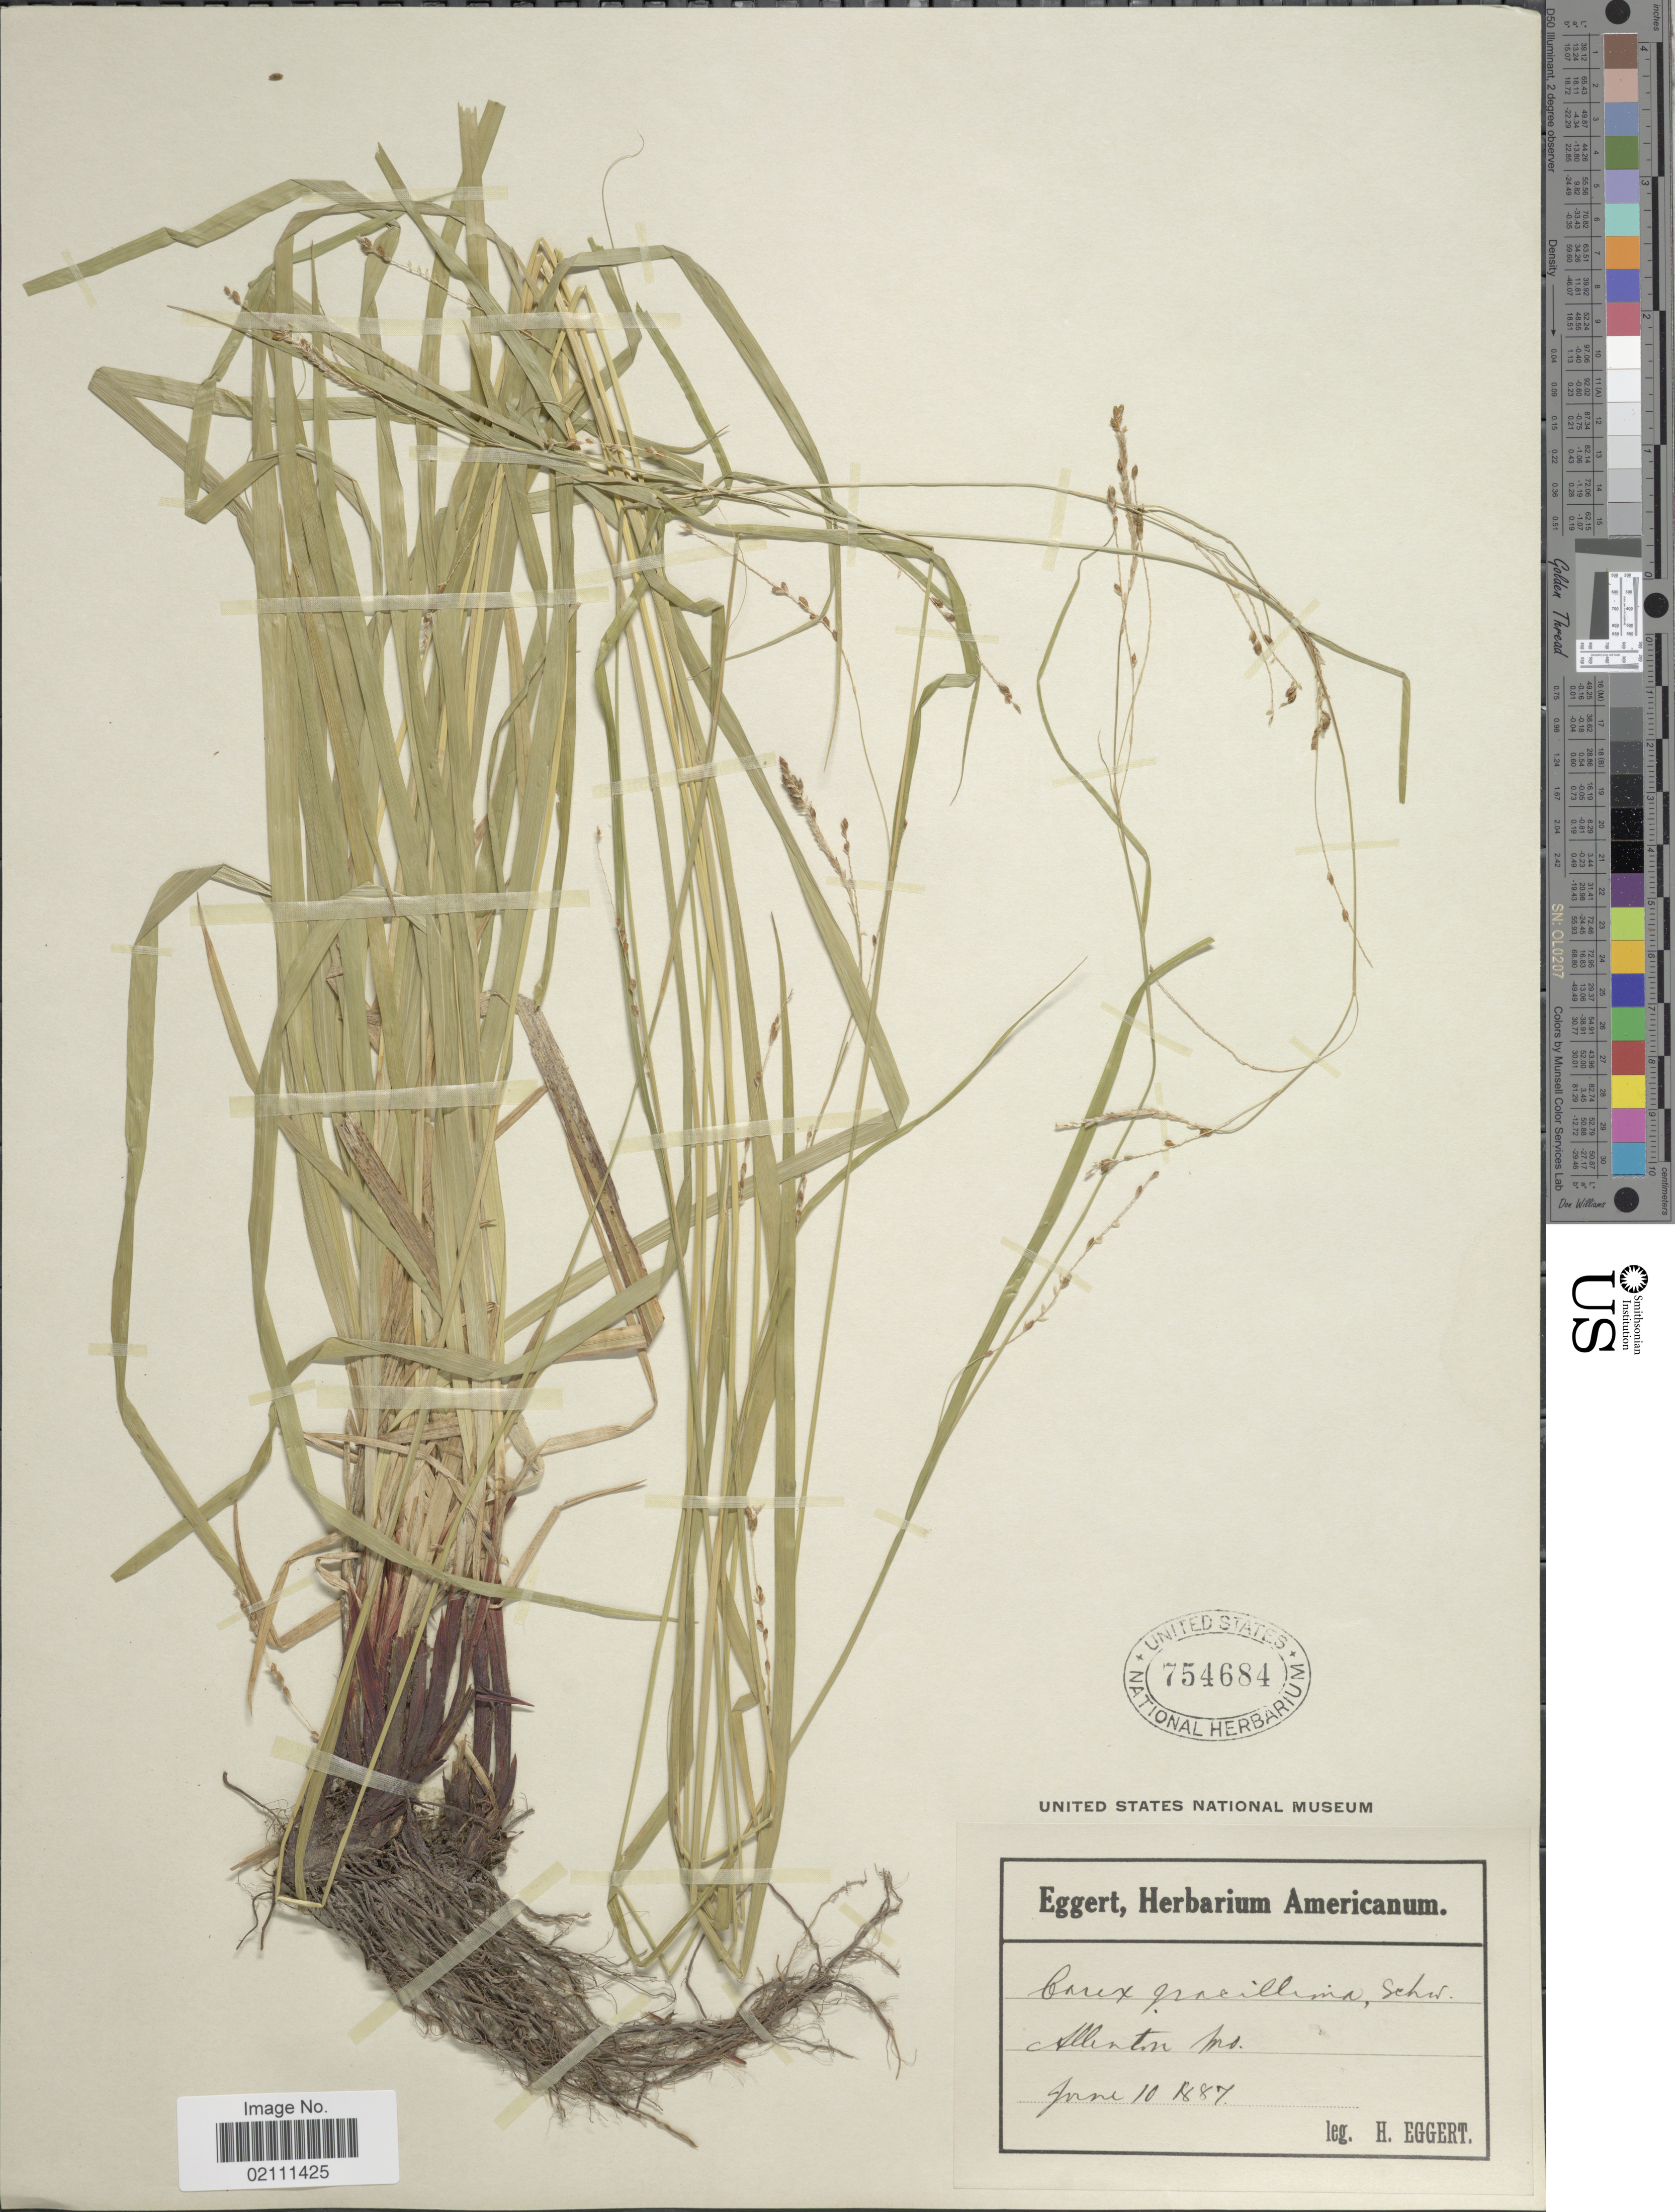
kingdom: Plantae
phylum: Tracheophyta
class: Liliopsida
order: Poales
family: Cyperaceae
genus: Carex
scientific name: Carex gracillima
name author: Schwein.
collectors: H. Eggert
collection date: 1887-06-10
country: United States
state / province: Missouri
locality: Allenton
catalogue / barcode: US 754684